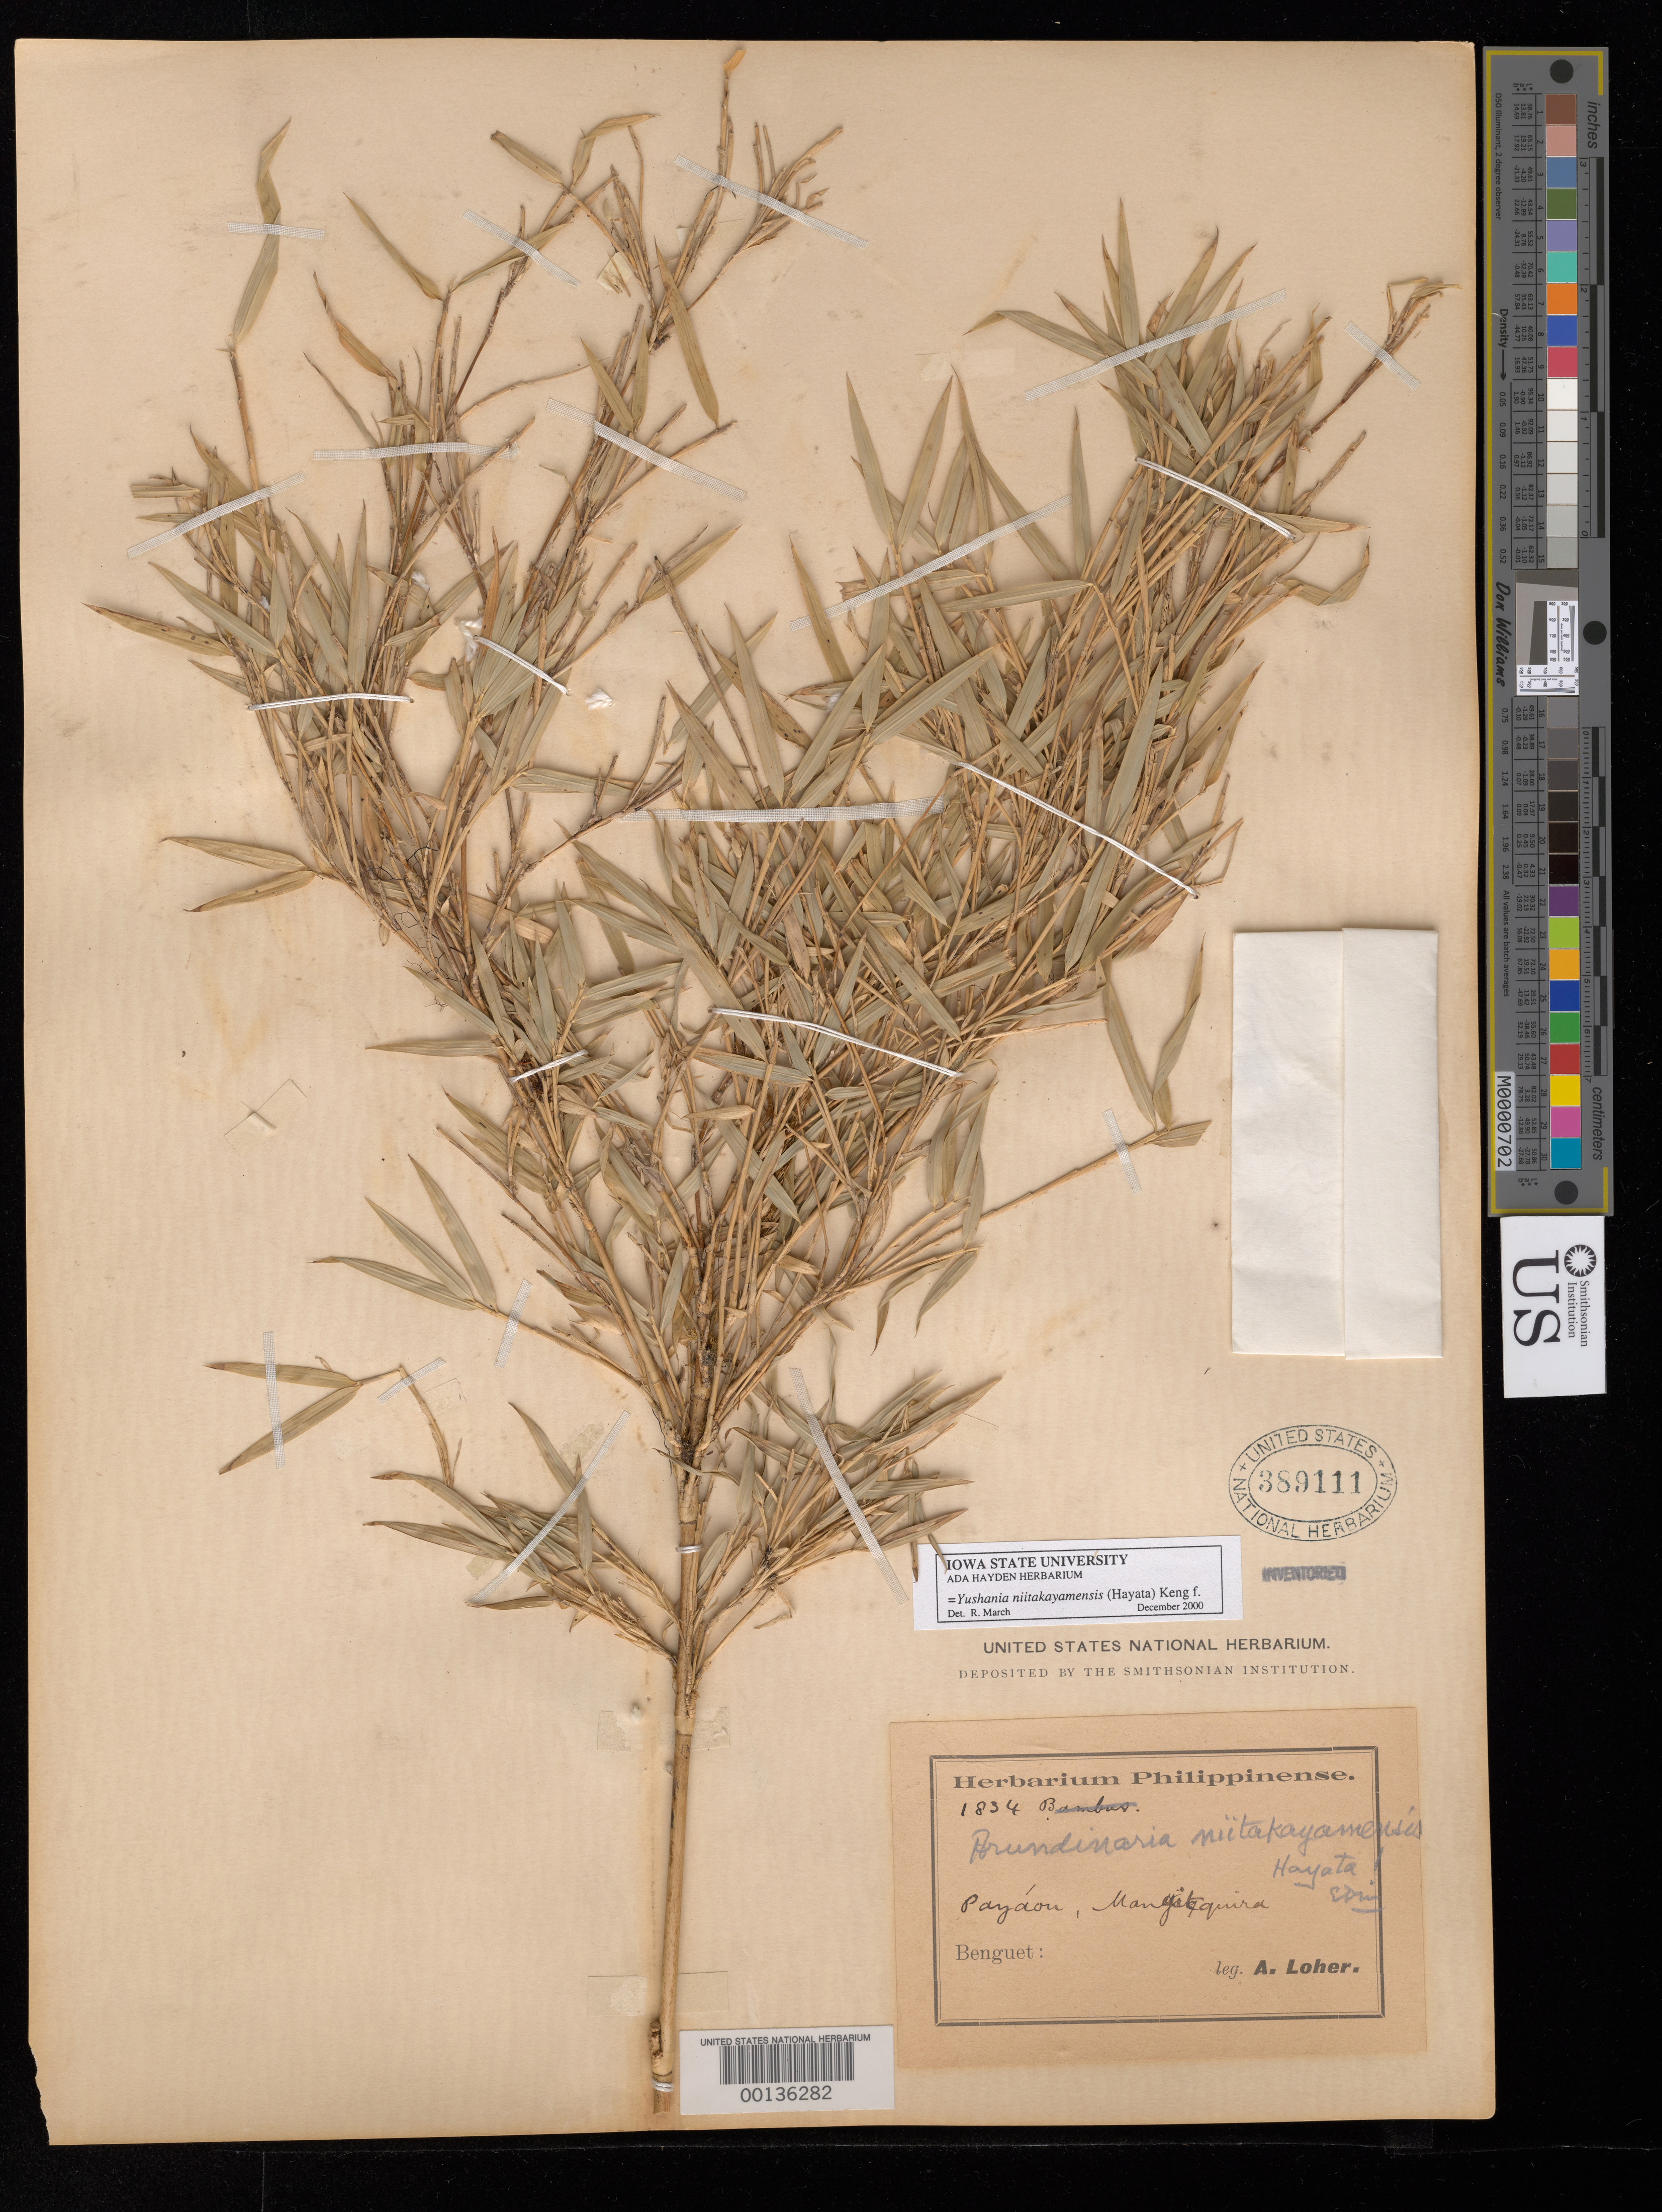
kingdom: Plantae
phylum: Tracheophyta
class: Liliopsida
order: Poales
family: Poaceae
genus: Yushania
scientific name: Yushania niitakayamensis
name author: (Hayata) Keng f.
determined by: March, R.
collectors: A. Loher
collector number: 1834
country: Philippines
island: Luzon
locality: Benguet, payaon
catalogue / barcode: US 389111